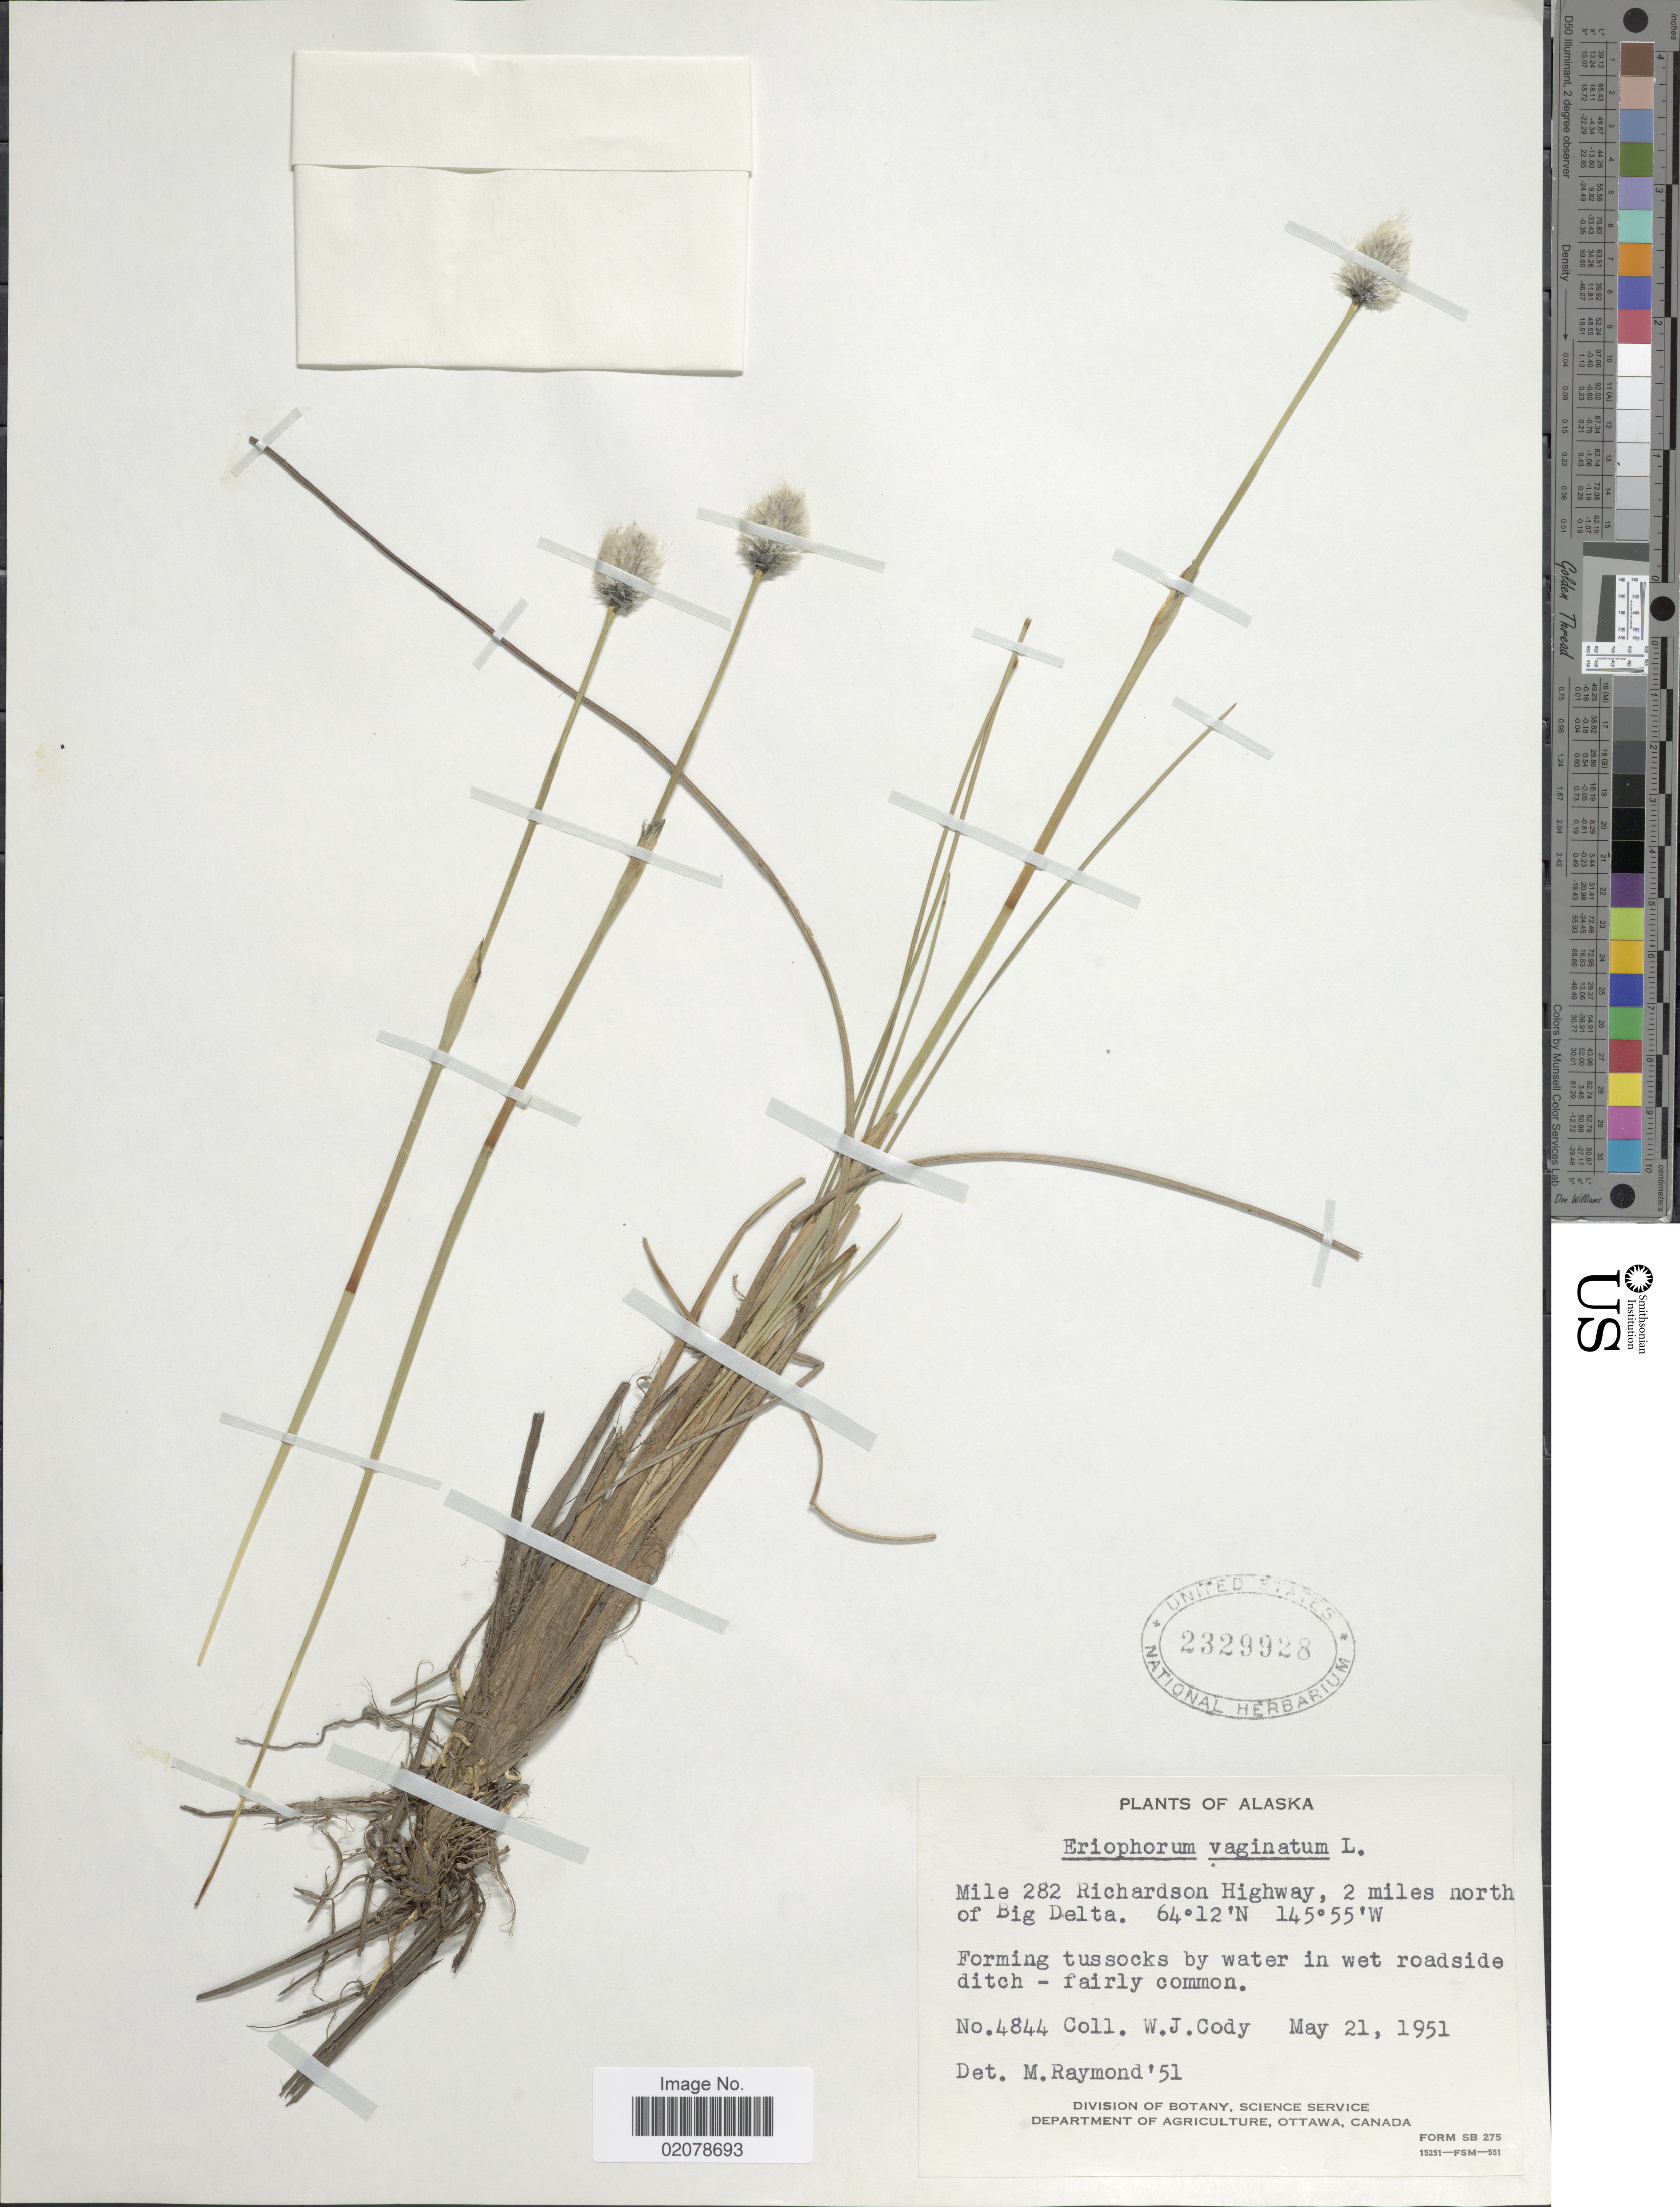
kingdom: Plantae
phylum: Tracheophyta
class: Liliopsida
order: Poales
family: Cyperaceae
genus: Eriophorum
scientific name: Eriophorum vaginatum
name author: L.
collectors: W. Cody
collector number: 4844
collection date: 1951-05-21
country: United States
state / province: Alaska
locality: Mile 282 Richardson Highway, 2 miles north of Big Delta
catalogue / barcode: US 2329928